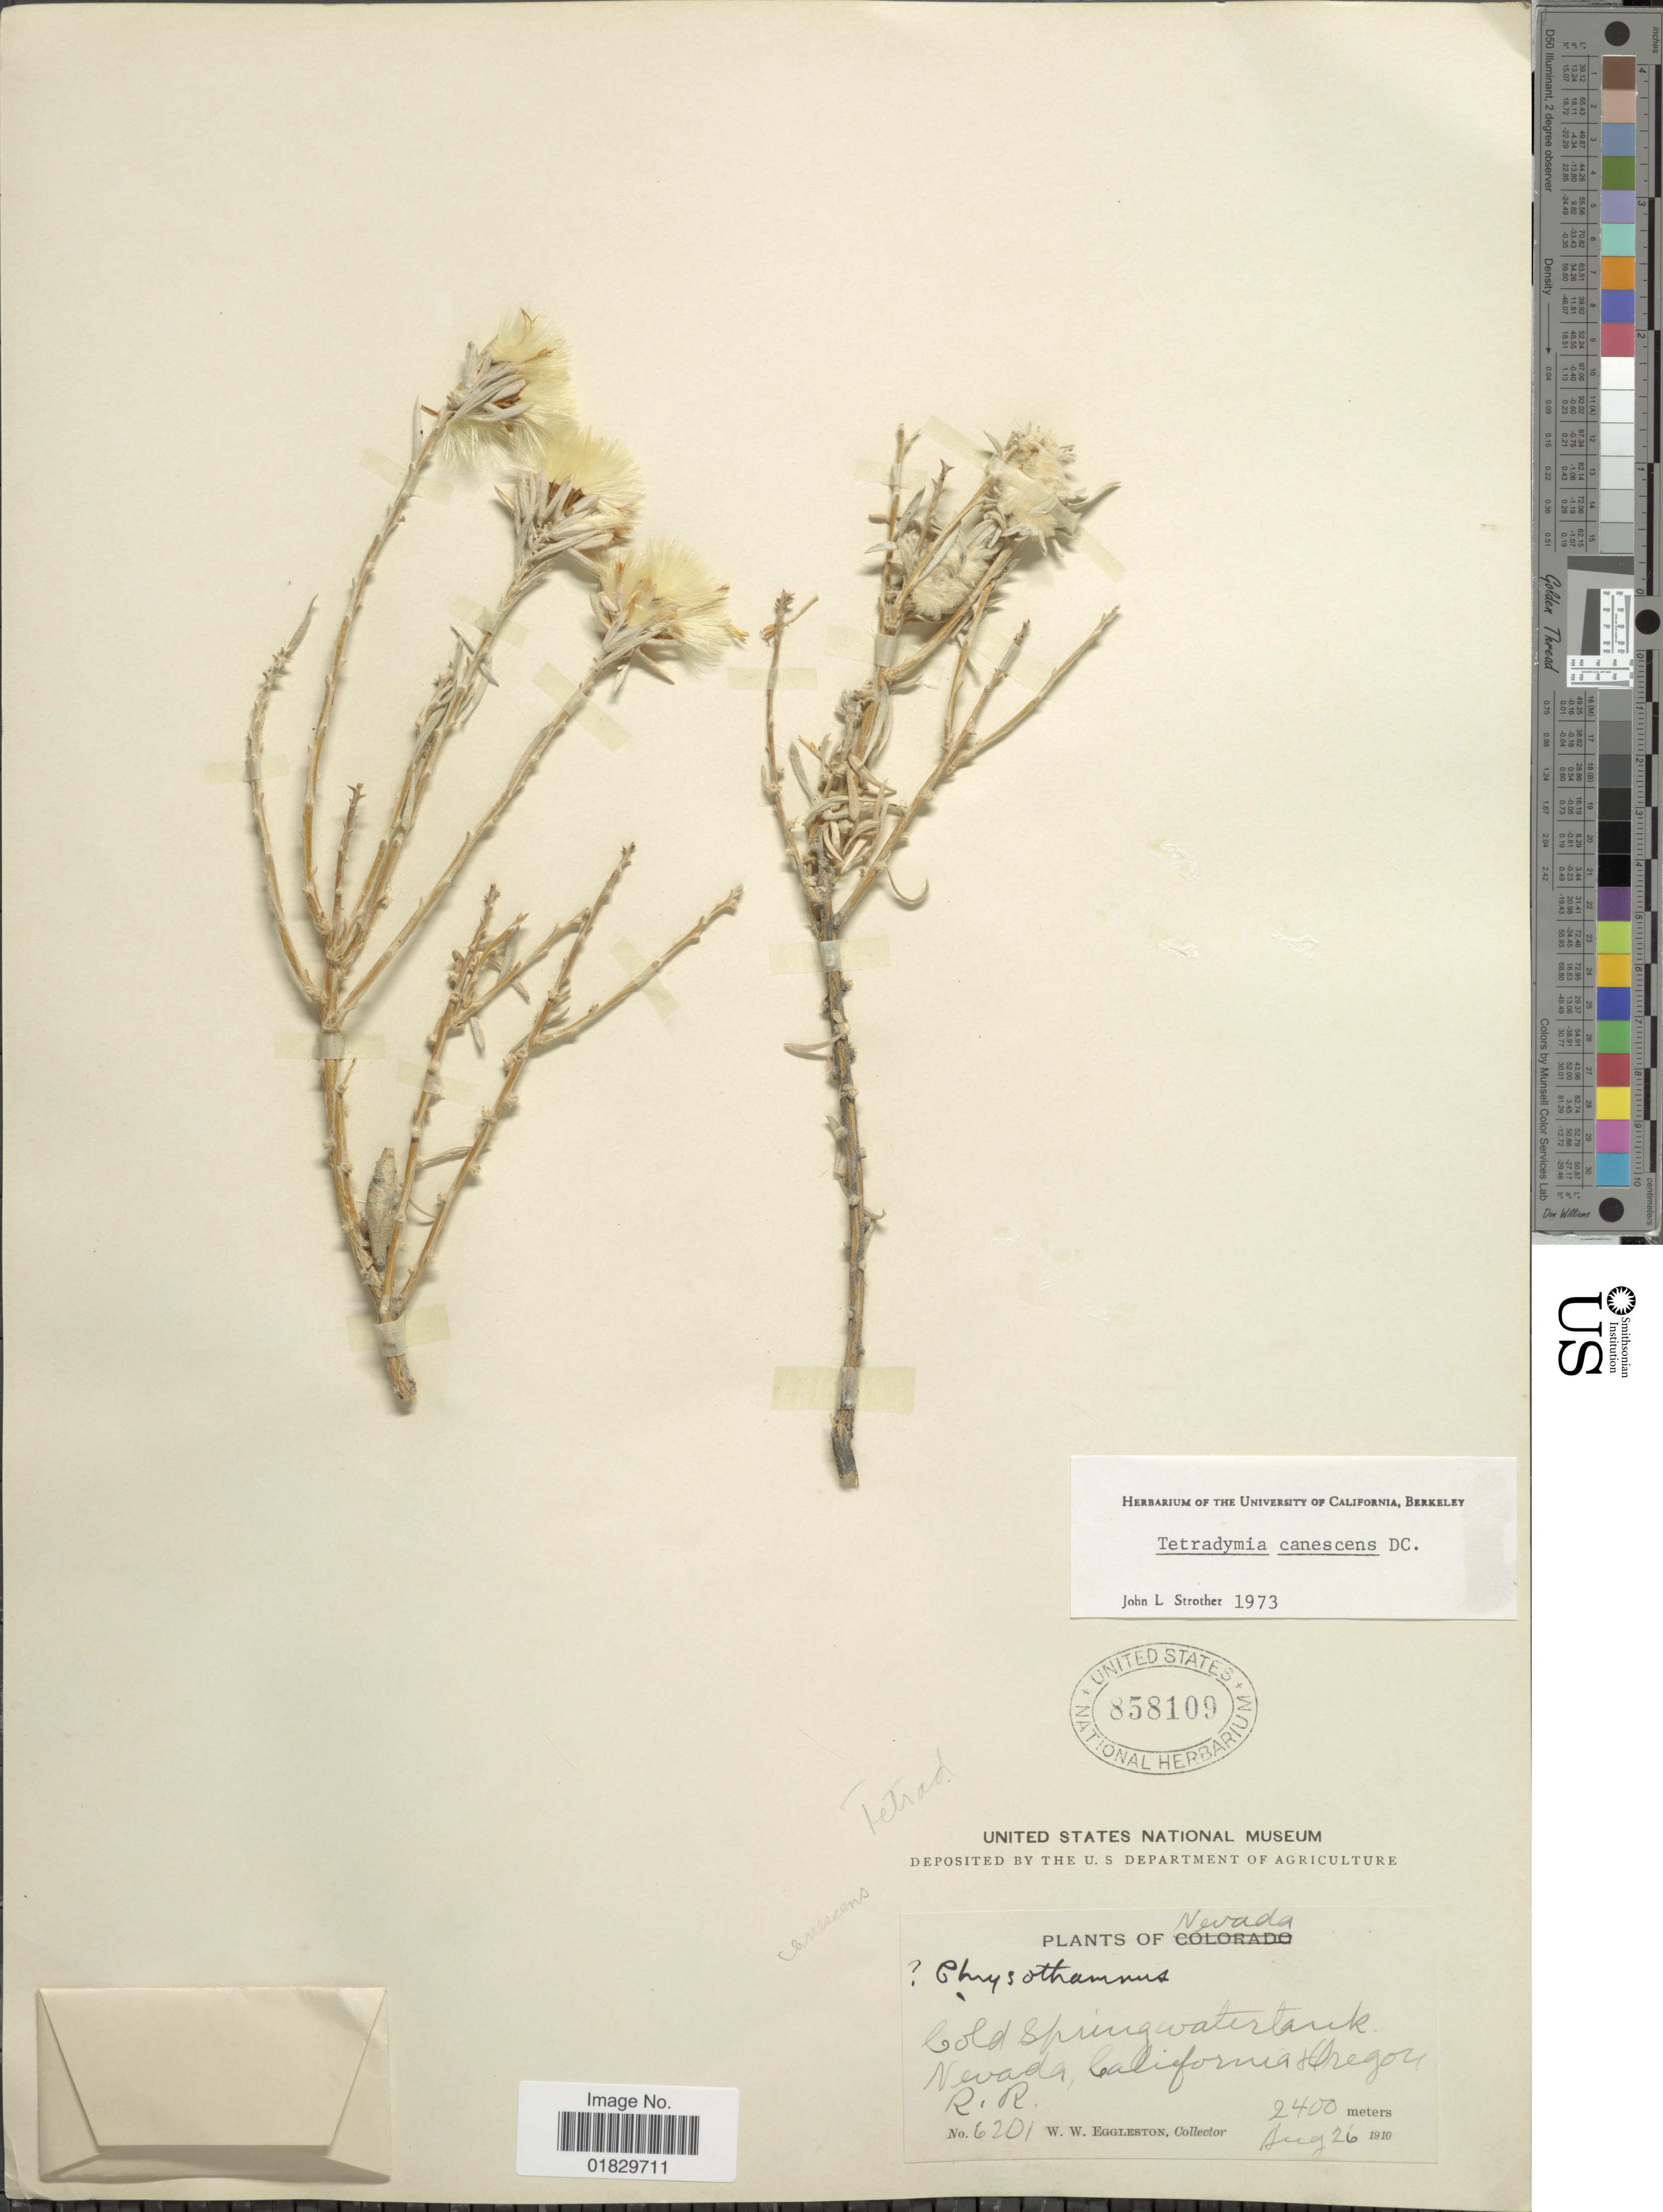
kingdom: Plantae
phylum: Tracheophyta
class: Magnoliopsida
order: Asterales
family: Asteraceae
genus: Tetradymia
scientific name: Tetradymia canescens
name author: DC.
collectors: W. W. Eggleston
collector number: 6201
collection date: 1910-08-26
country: United States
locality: Cold Spring watertank Nevada, California & Oregon, R. R.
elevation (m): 2400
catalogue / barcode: US 858109